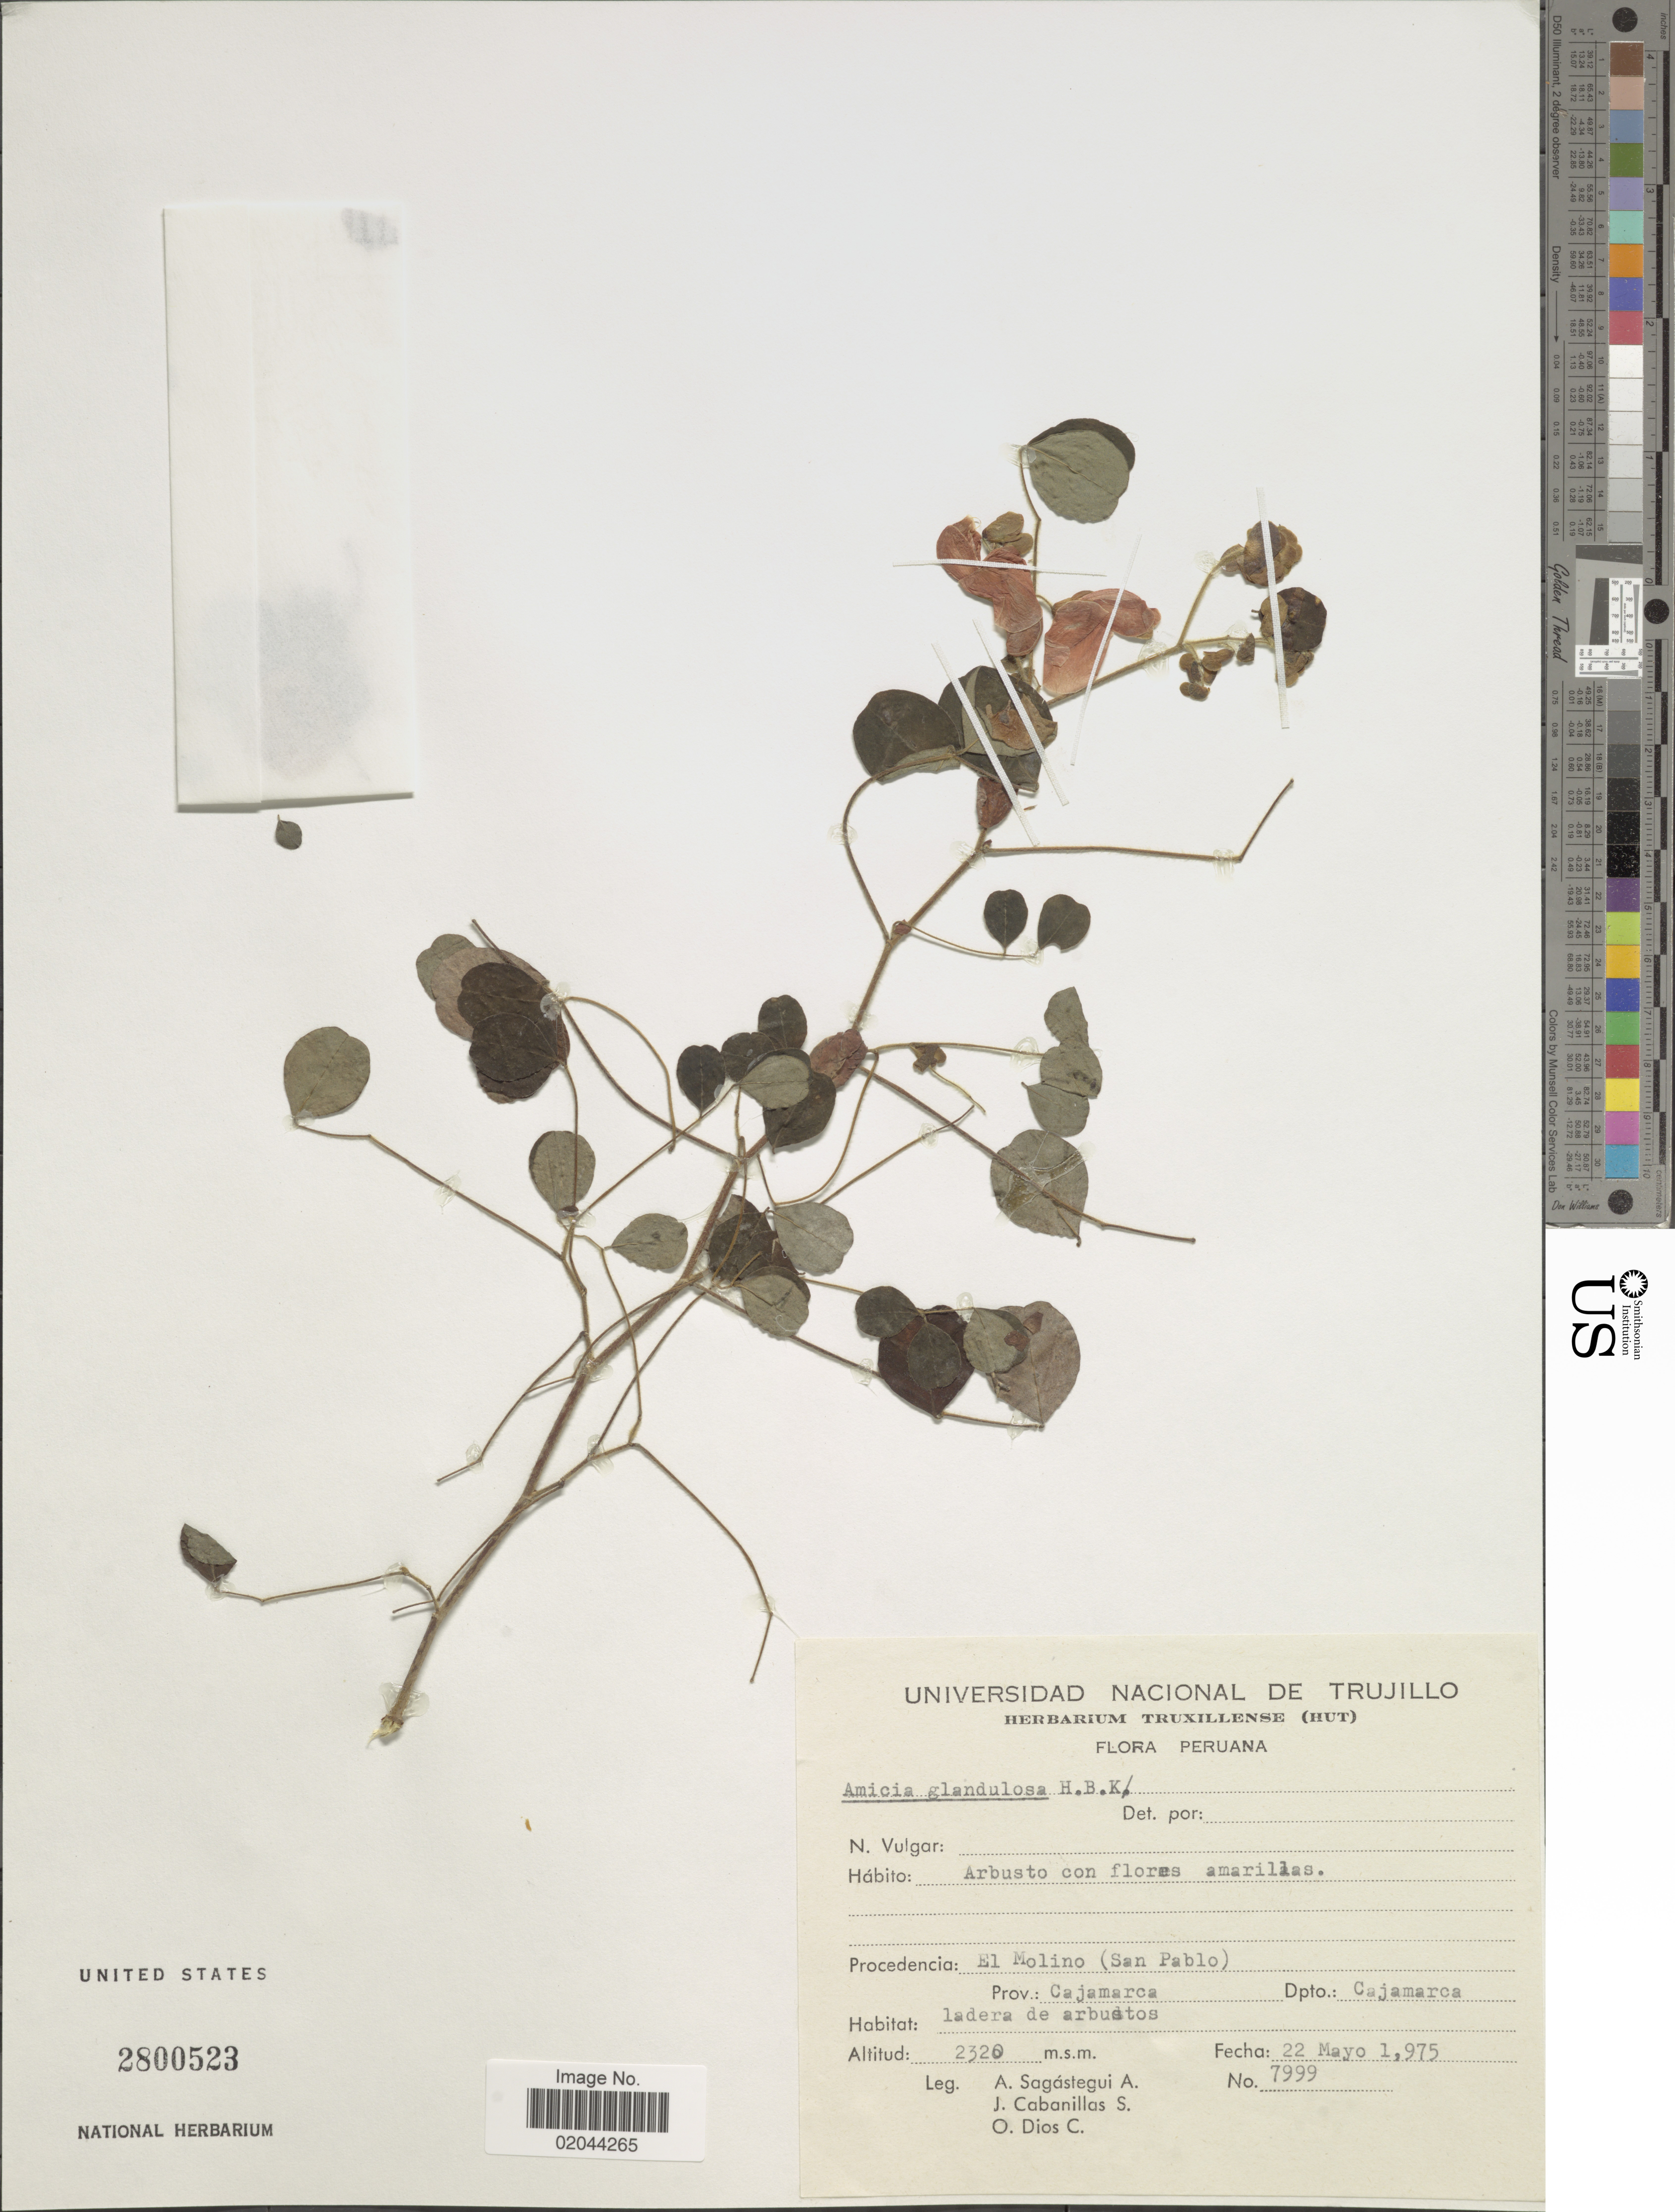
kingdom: Plantae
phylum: Tracheophyta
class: Magnoliopsida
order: Fabales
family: Fabaceae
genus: Amicia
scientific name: Amicia glandulosa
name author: Kunth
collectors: A. Sagástegui A., J. Cabanillas S. & O. Dios C.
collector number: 7999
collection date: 1975-05-22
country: Peru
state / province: Cajamarca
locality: El Molino (San Pablo), Dpto. Cajamarca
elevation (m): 2320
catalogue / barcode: US 2800523